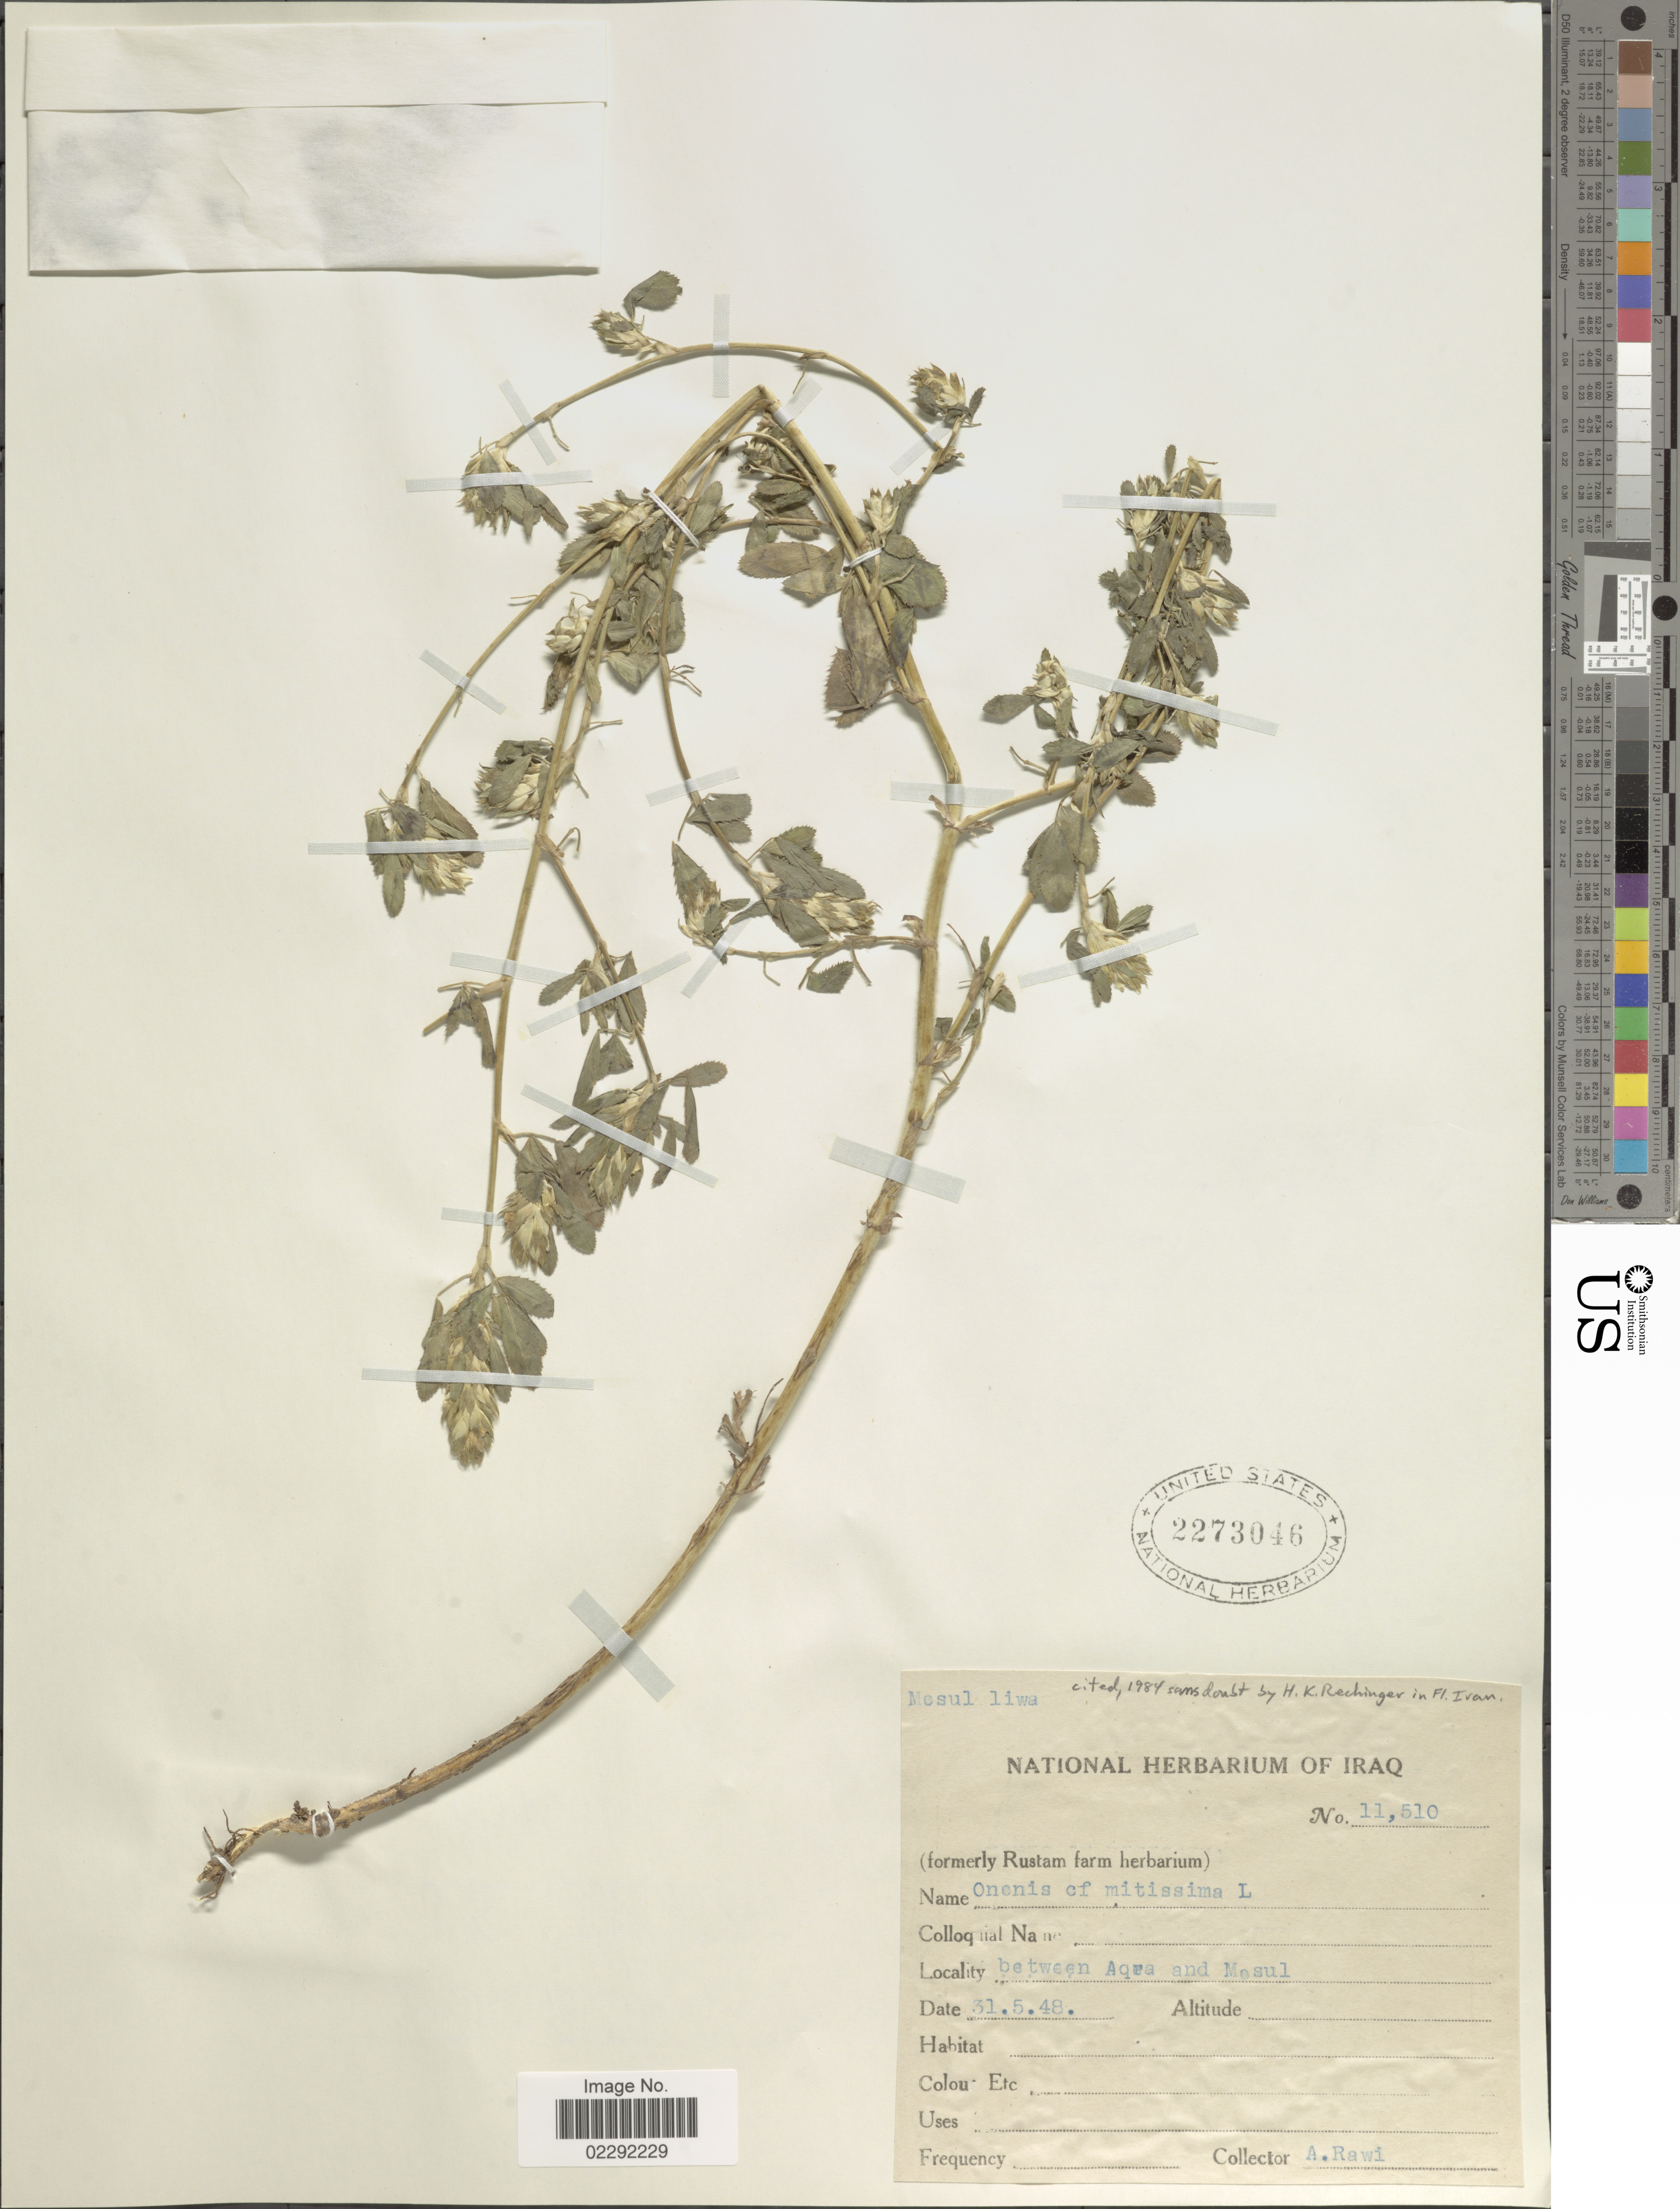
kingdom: Plantae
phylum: Tracheophyta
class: Magnoliopsida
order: Fabales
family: Fabaceae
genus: Ononis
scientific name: Ononis mitissima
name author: L.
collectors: A. Rawi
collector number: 11510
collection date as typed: Transcribed d/m/y: 31/5/48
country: Iraq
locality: Mesul liwa. between Aqra and Mesul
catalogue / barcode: US 2273046